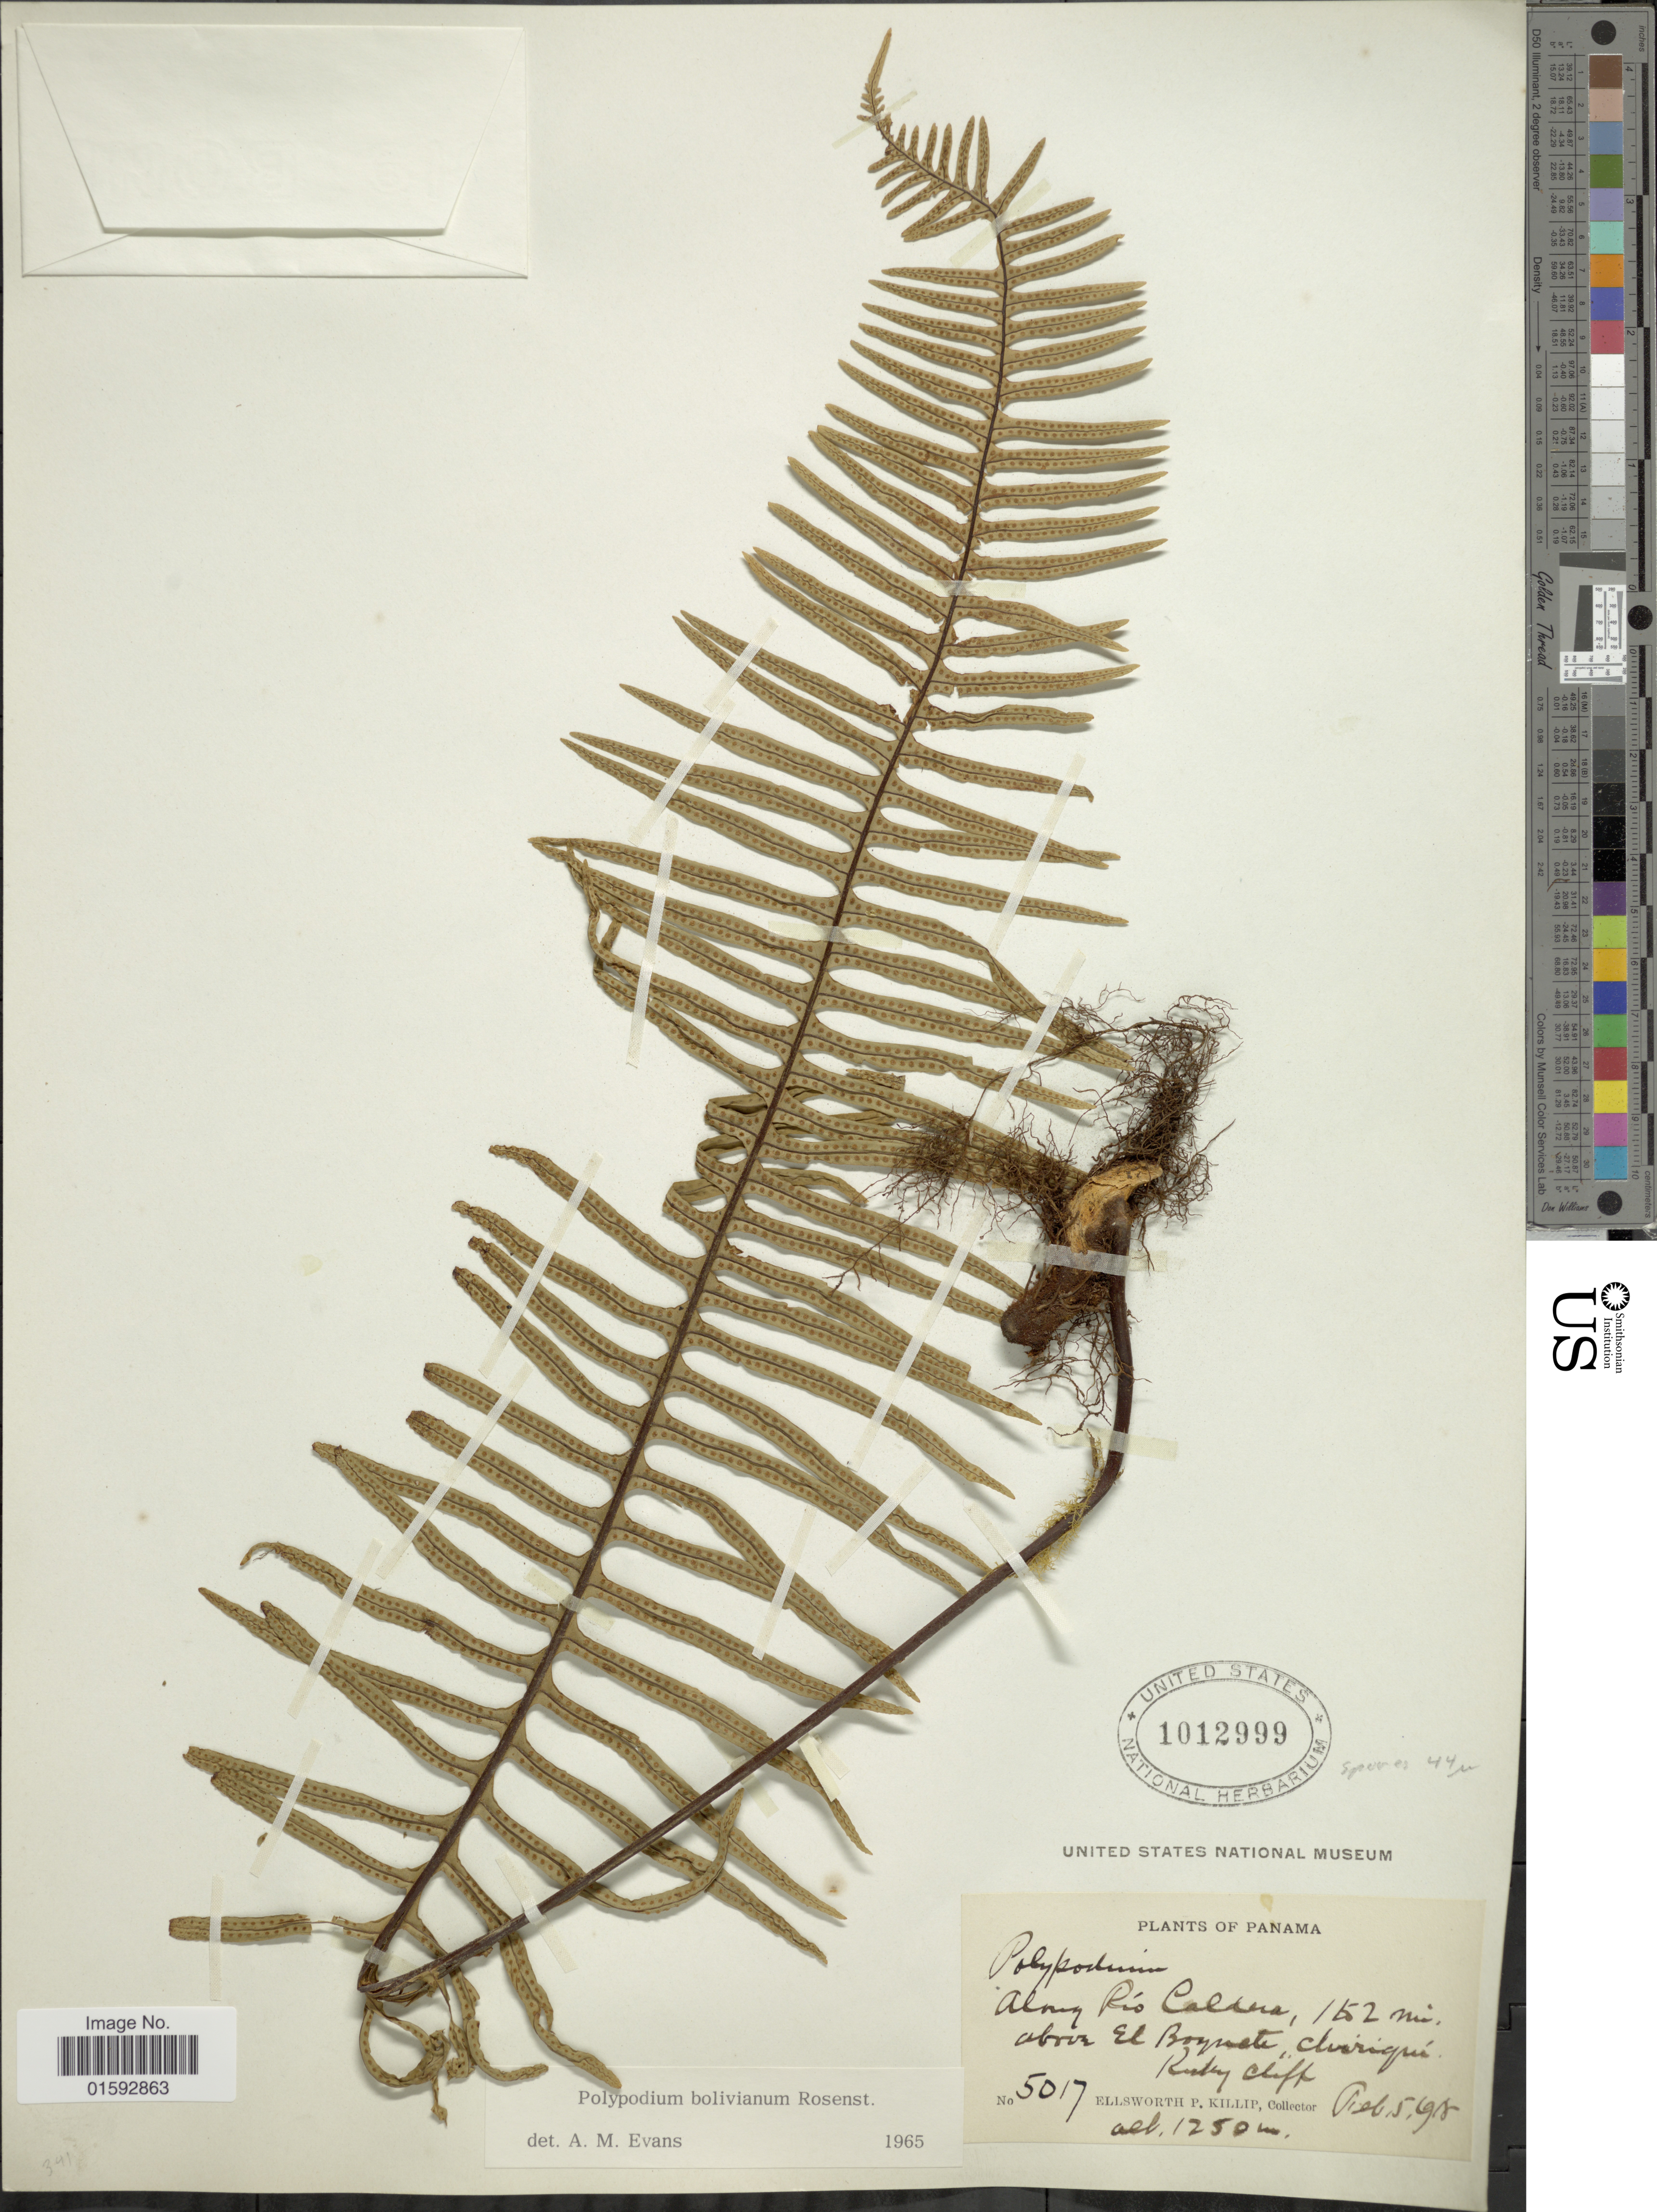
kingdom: Plantae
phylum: Tracheophyta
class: Polypodiopsida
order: Polypodiales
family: Polypodiaceae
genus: Pecluma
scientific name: Pecluma divaricata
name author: (E. Fourn.) Mickel & Beitel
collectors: E. P. Killip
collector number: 5017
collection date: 1918-02-05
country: Panama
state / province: Chiriqui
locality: Along Rio Caldera, 1 to 2 mi, above El Boquete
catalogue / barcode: US 1012999